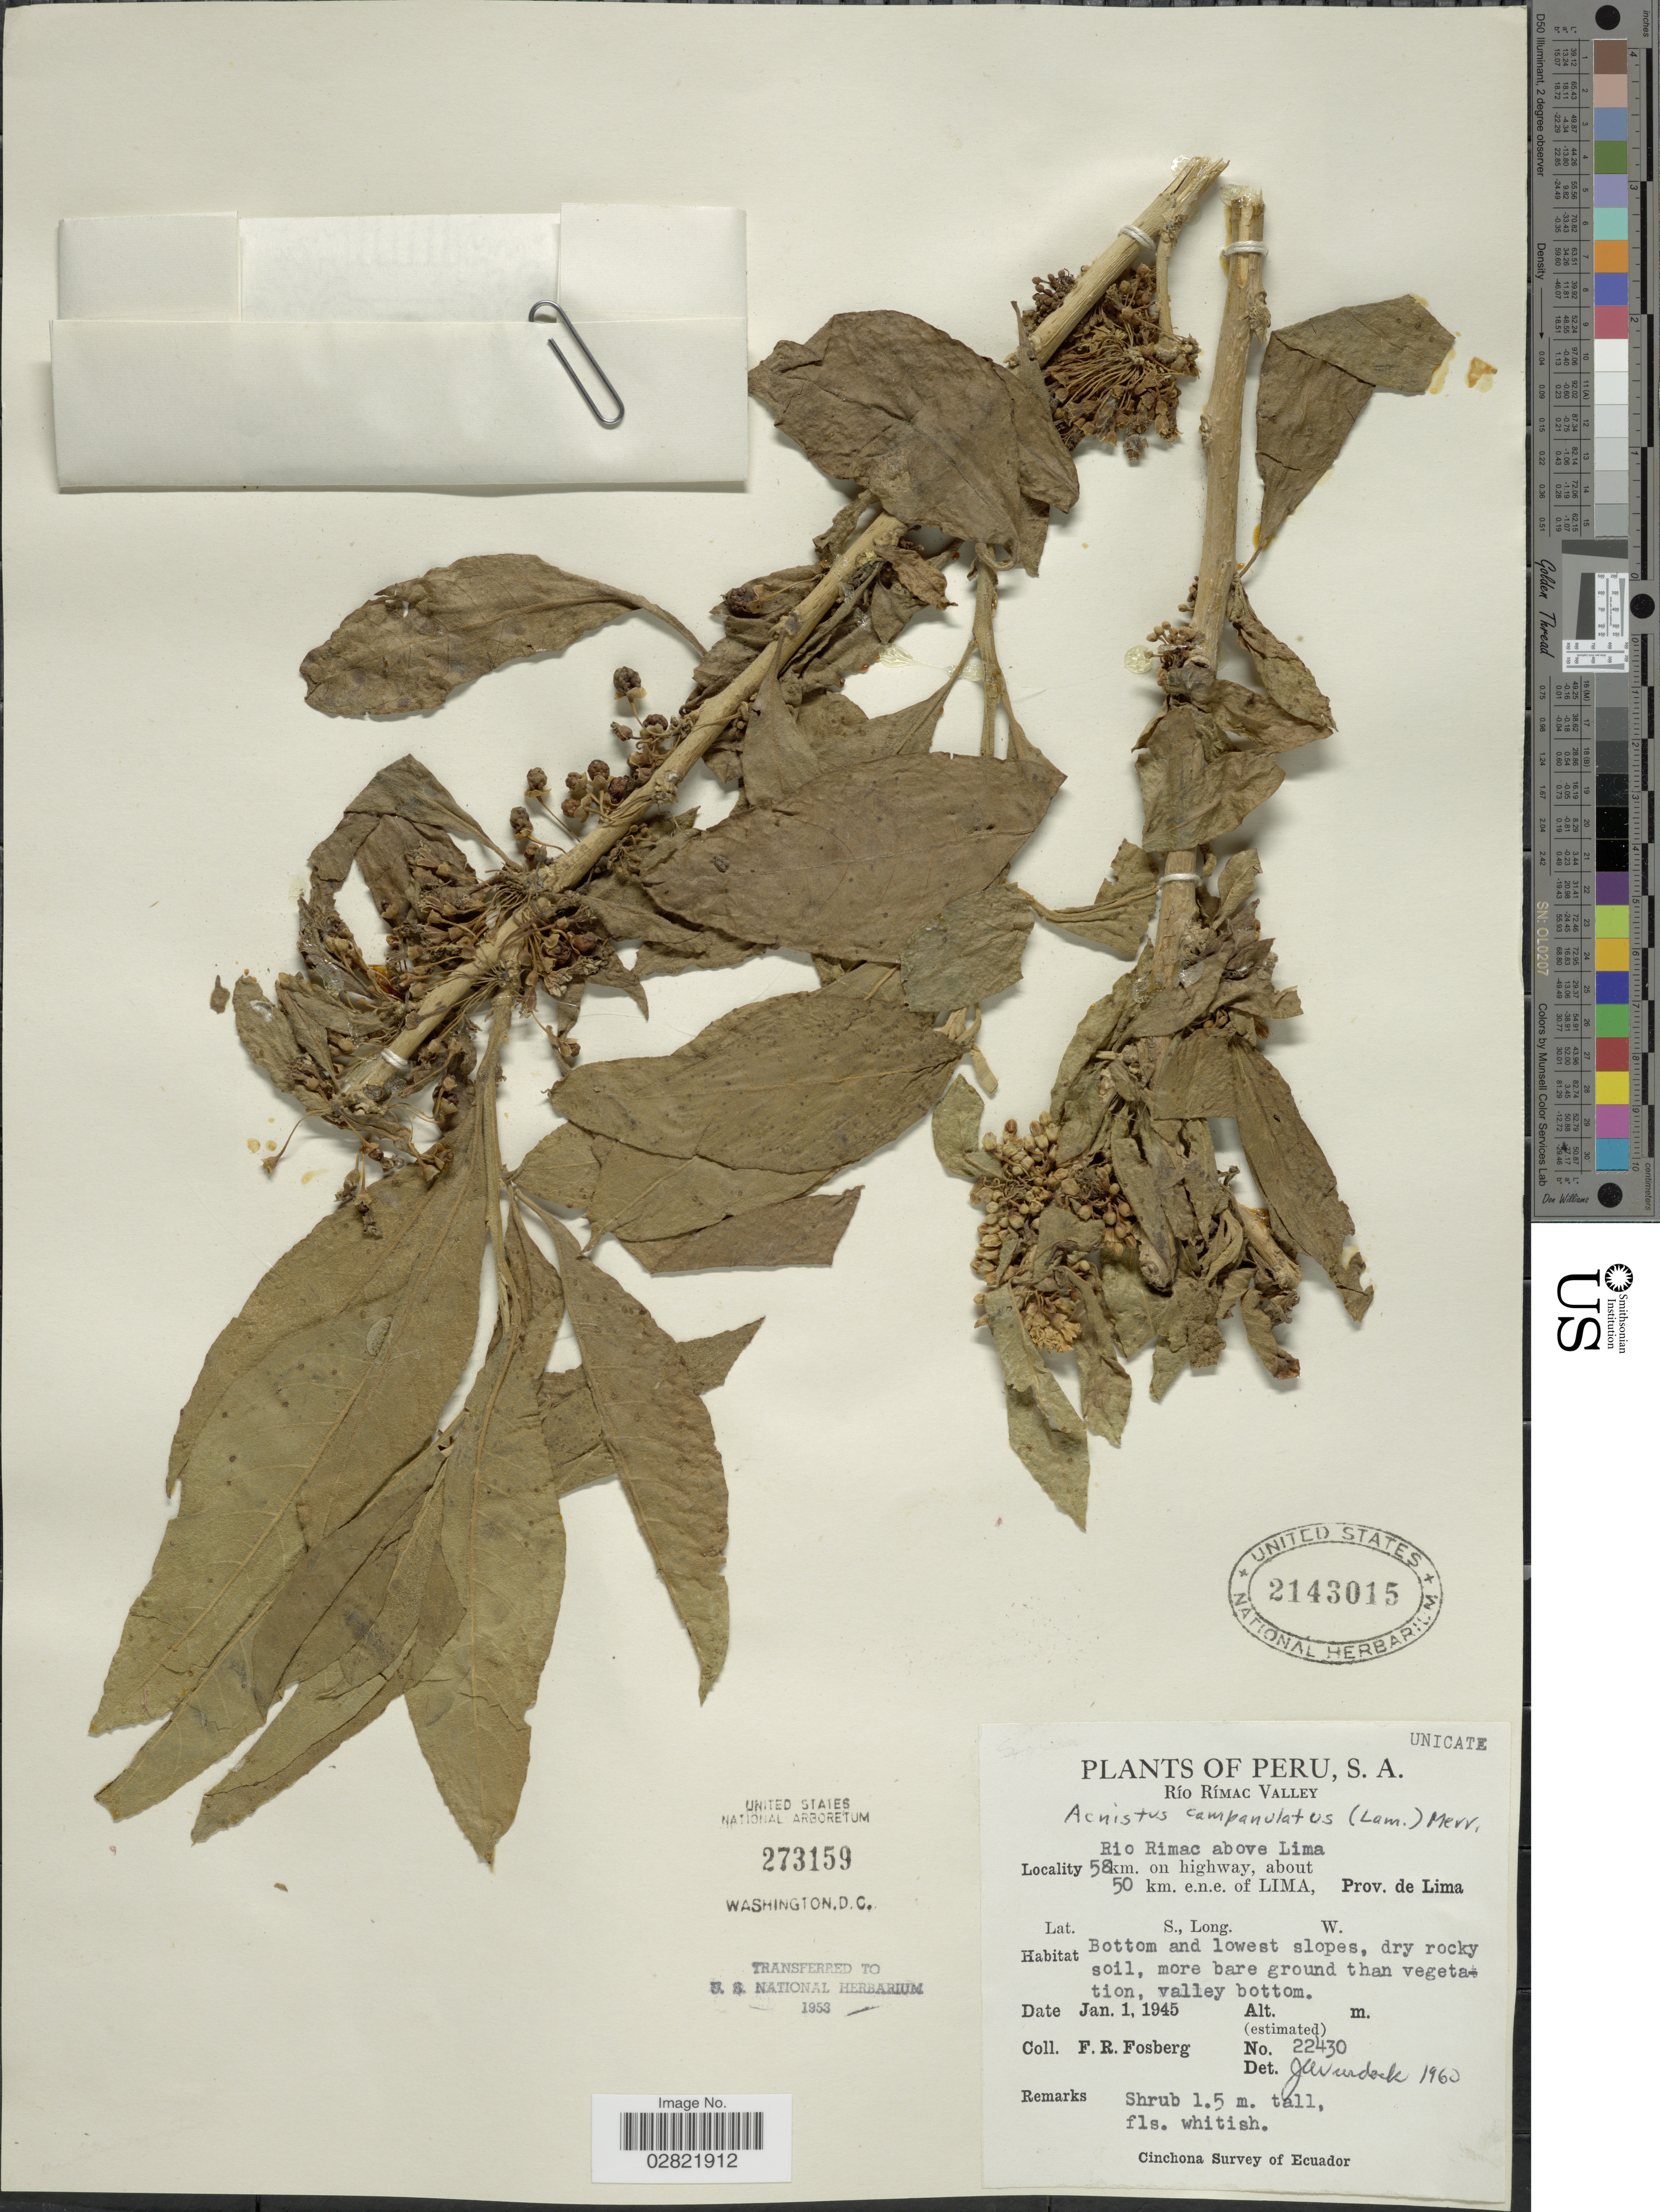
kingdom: Plantae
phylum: Tracheophyta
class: Magnoliopsida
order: Solanales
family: Solanaceae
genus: Acnistus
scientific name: Acnistus arborescens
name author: (L.) Schltdl.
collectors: F. R. Fosberg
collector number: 22430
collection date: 1945-01-01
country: Peru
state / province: Lima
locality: Río Rímac above Lima, 58 km. on highway, about 50 km. e.n.e. of Lima, Prov. de Lima.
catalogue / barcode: US 2143015